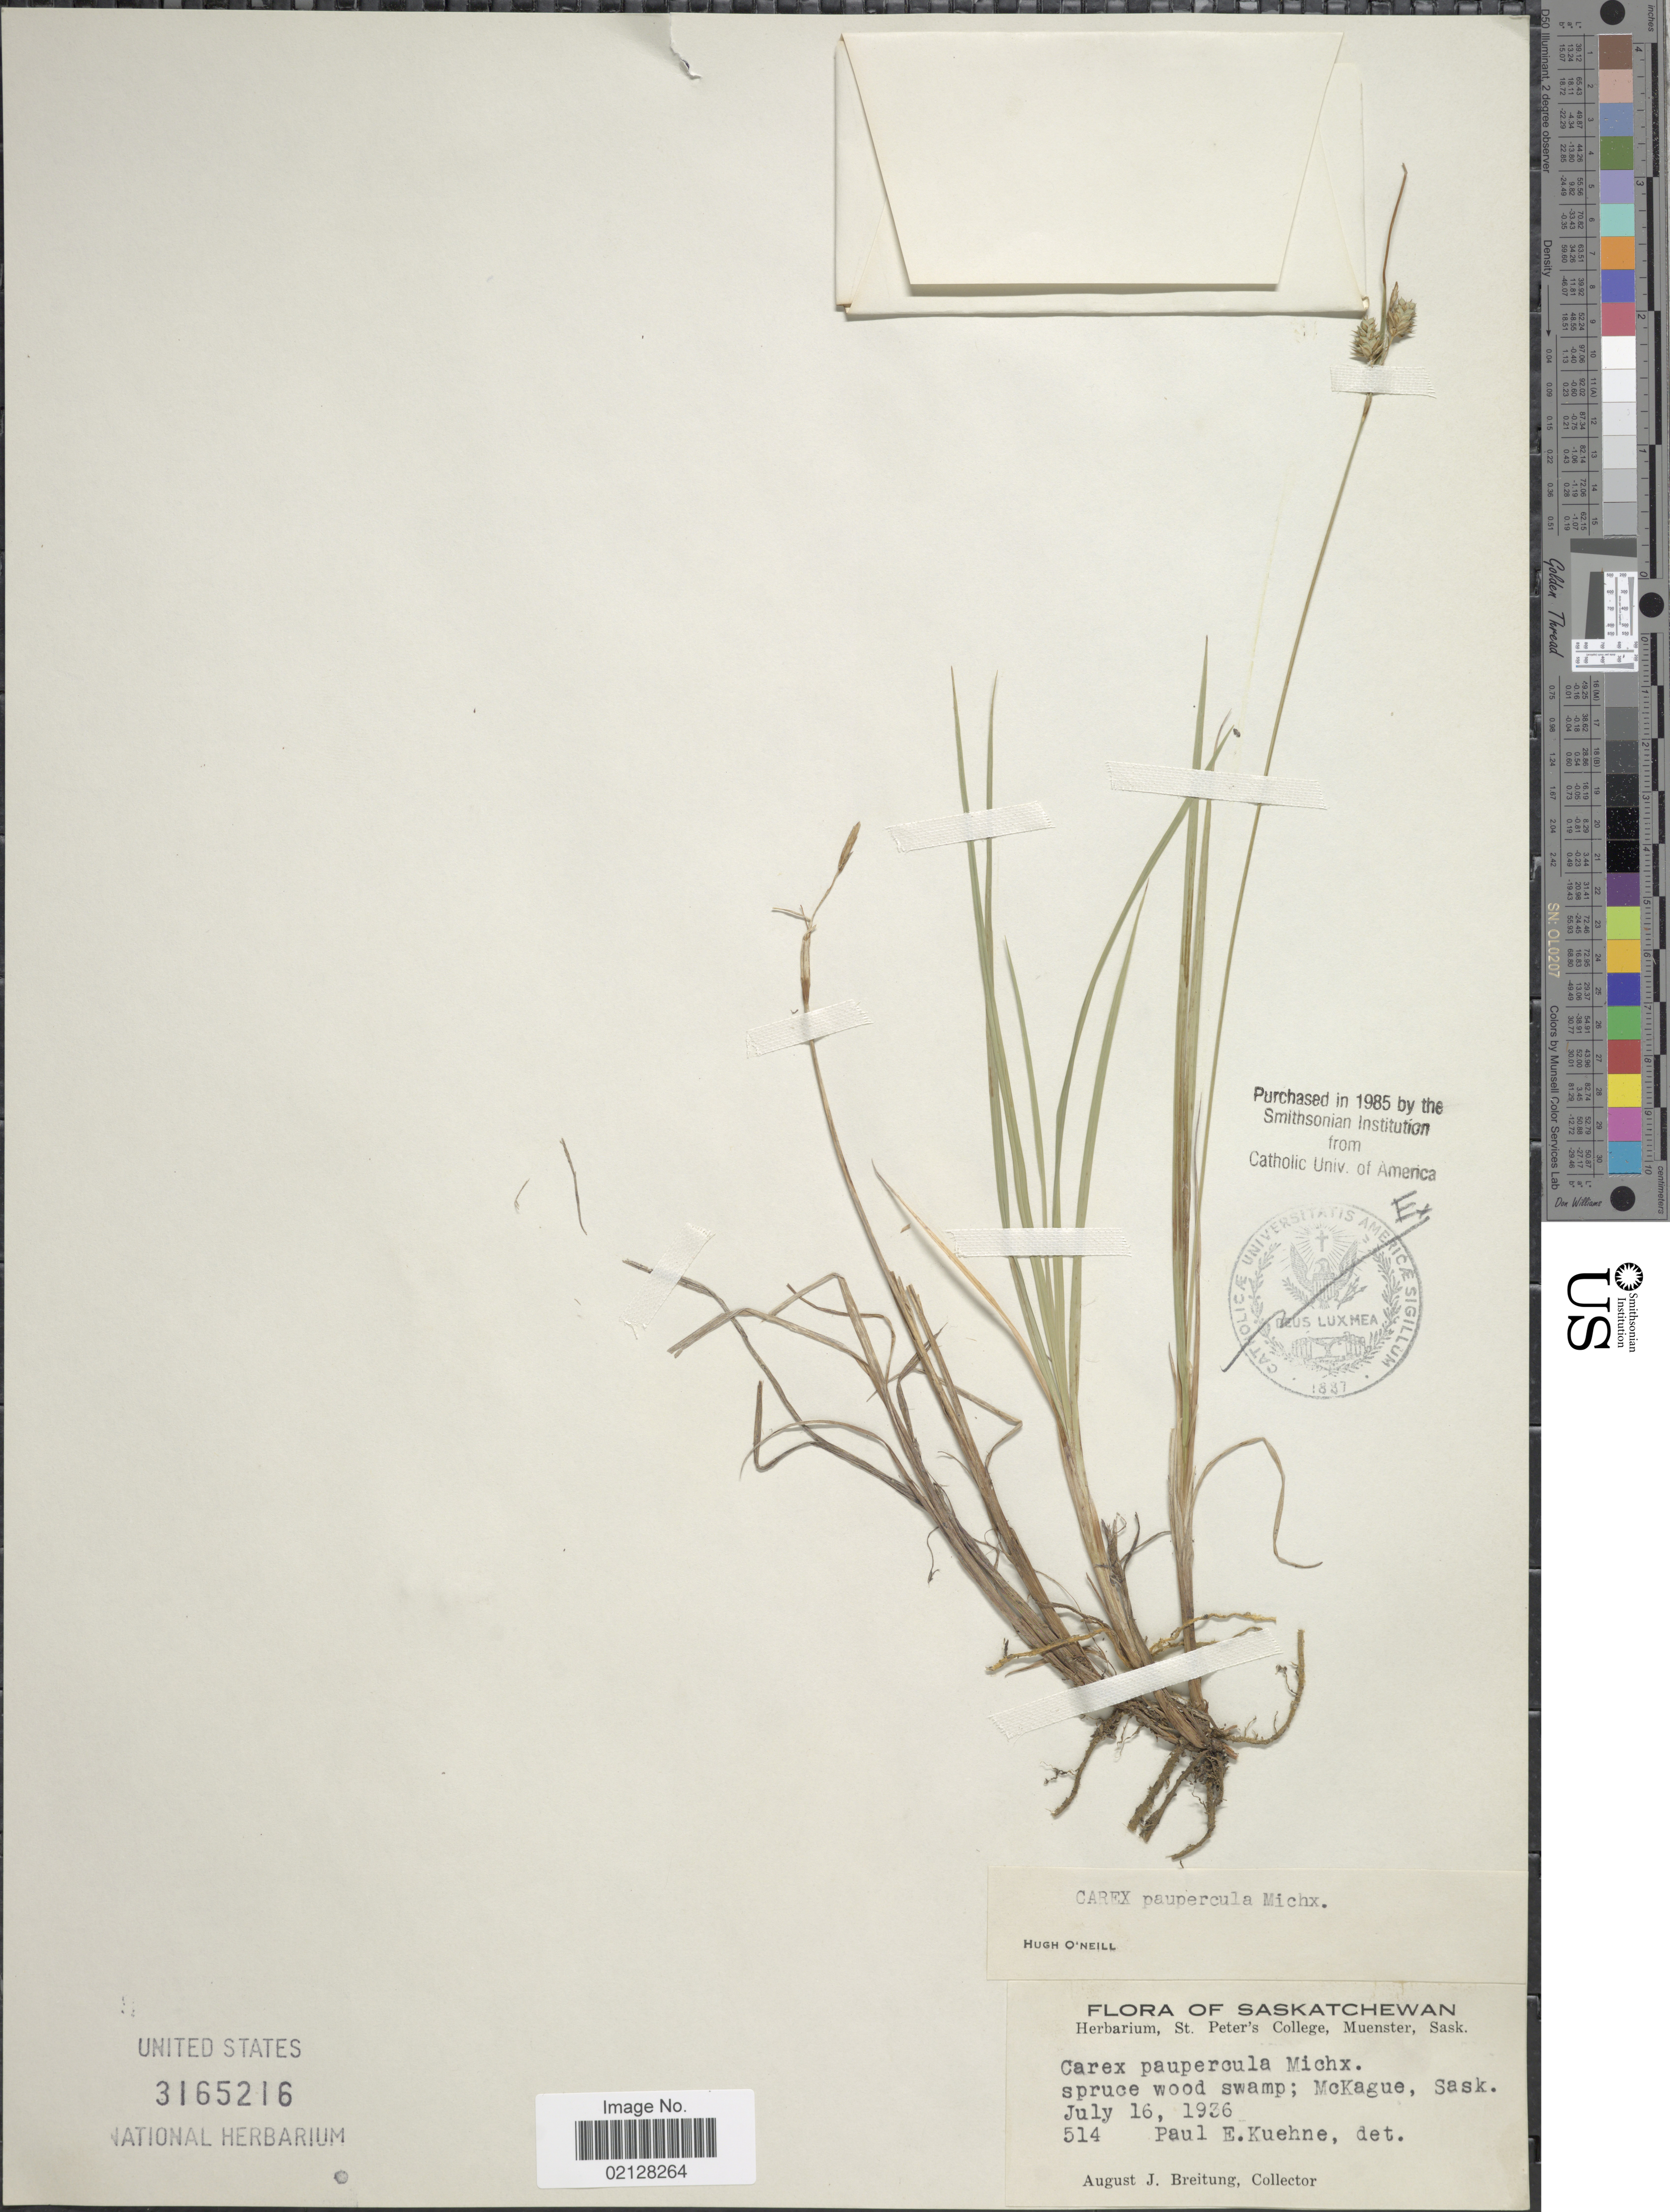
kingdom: Plantae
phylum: Tracheophyta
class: Liliopsida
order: Poales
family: Cyperaceae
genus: Carex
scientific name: Carex magellanica subsp. irrigua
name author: (Wahlenb.) Hiitonen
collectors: A. Breitung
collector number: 514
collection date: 1936-07-16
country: Canada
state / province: Saskatchewan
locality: McKague, Sask.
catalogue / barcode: US 3165216